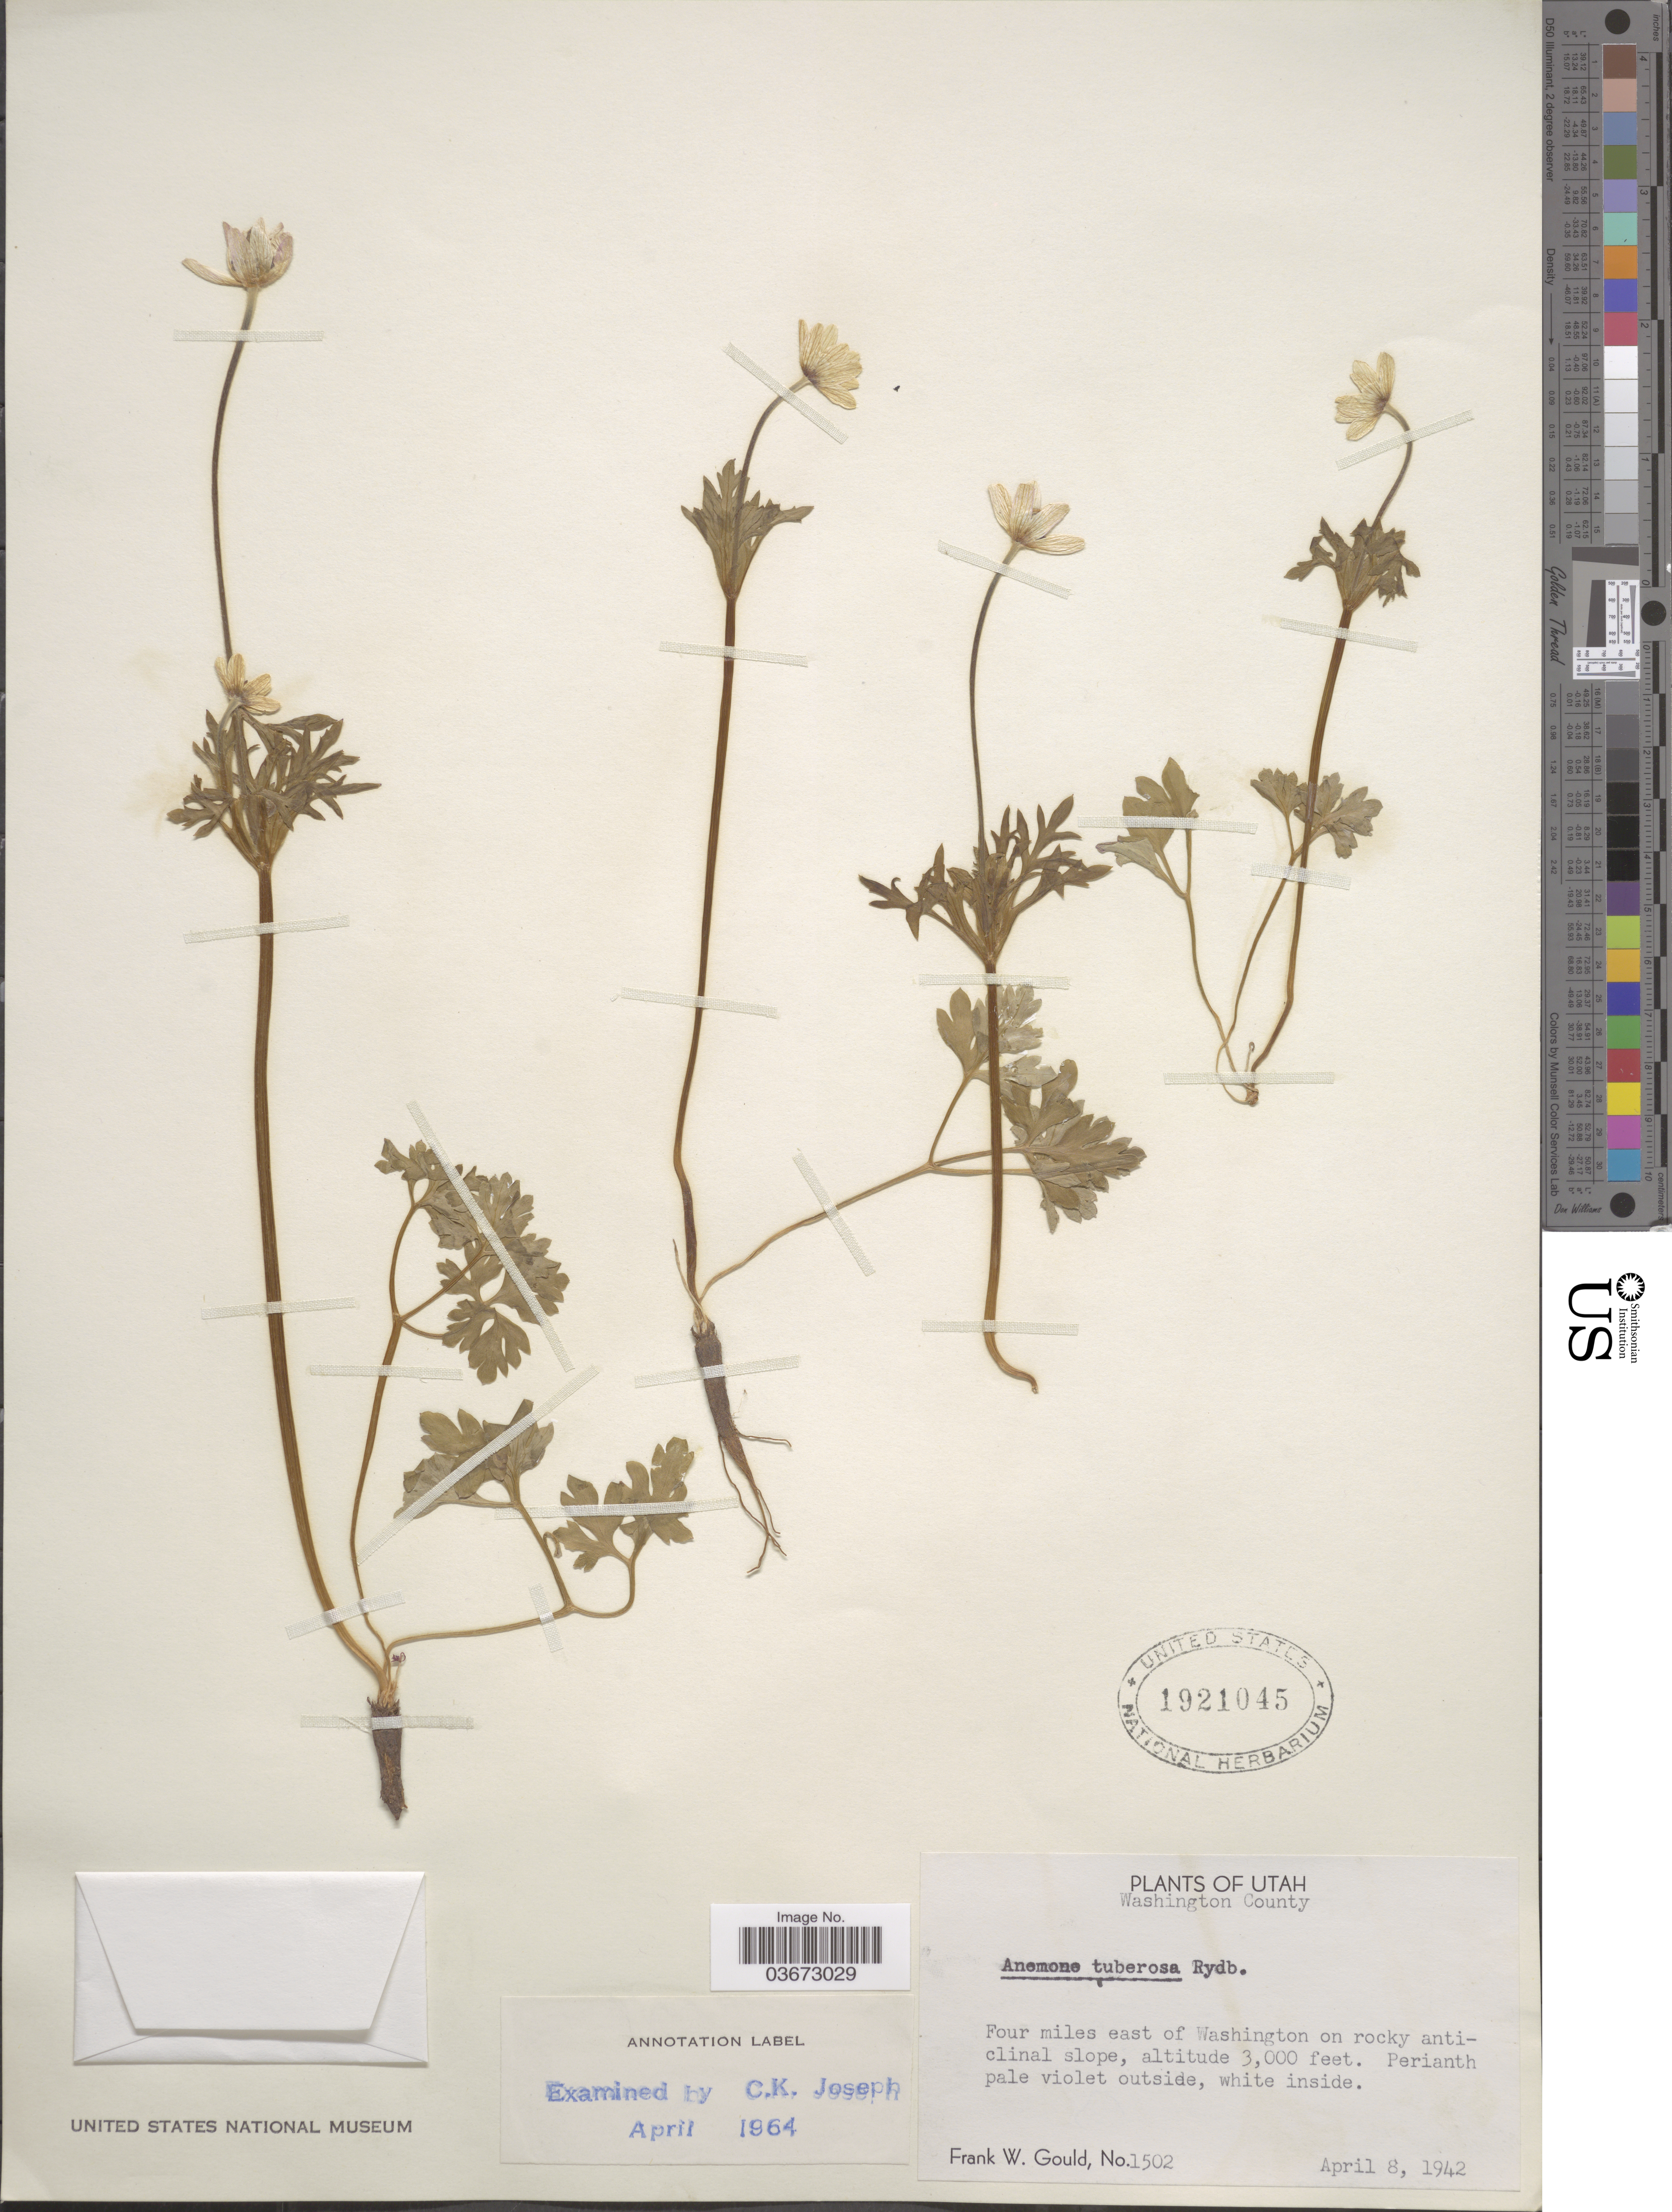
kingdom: Plantae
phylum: Tracheophyta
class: Magnoliopsida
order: Ranunculales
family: Ranunculaceae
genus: Anemone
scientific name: Anemone tuberosa x A. heterophylla Nutt. & Alph. Wood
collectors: F. W. Gould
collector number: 1502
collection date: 1942-04-08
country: United States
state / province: Utah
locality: Washington County. Four miles east of Washington on rocky anticlinal slope.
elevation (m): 914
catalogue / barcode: US 1921045